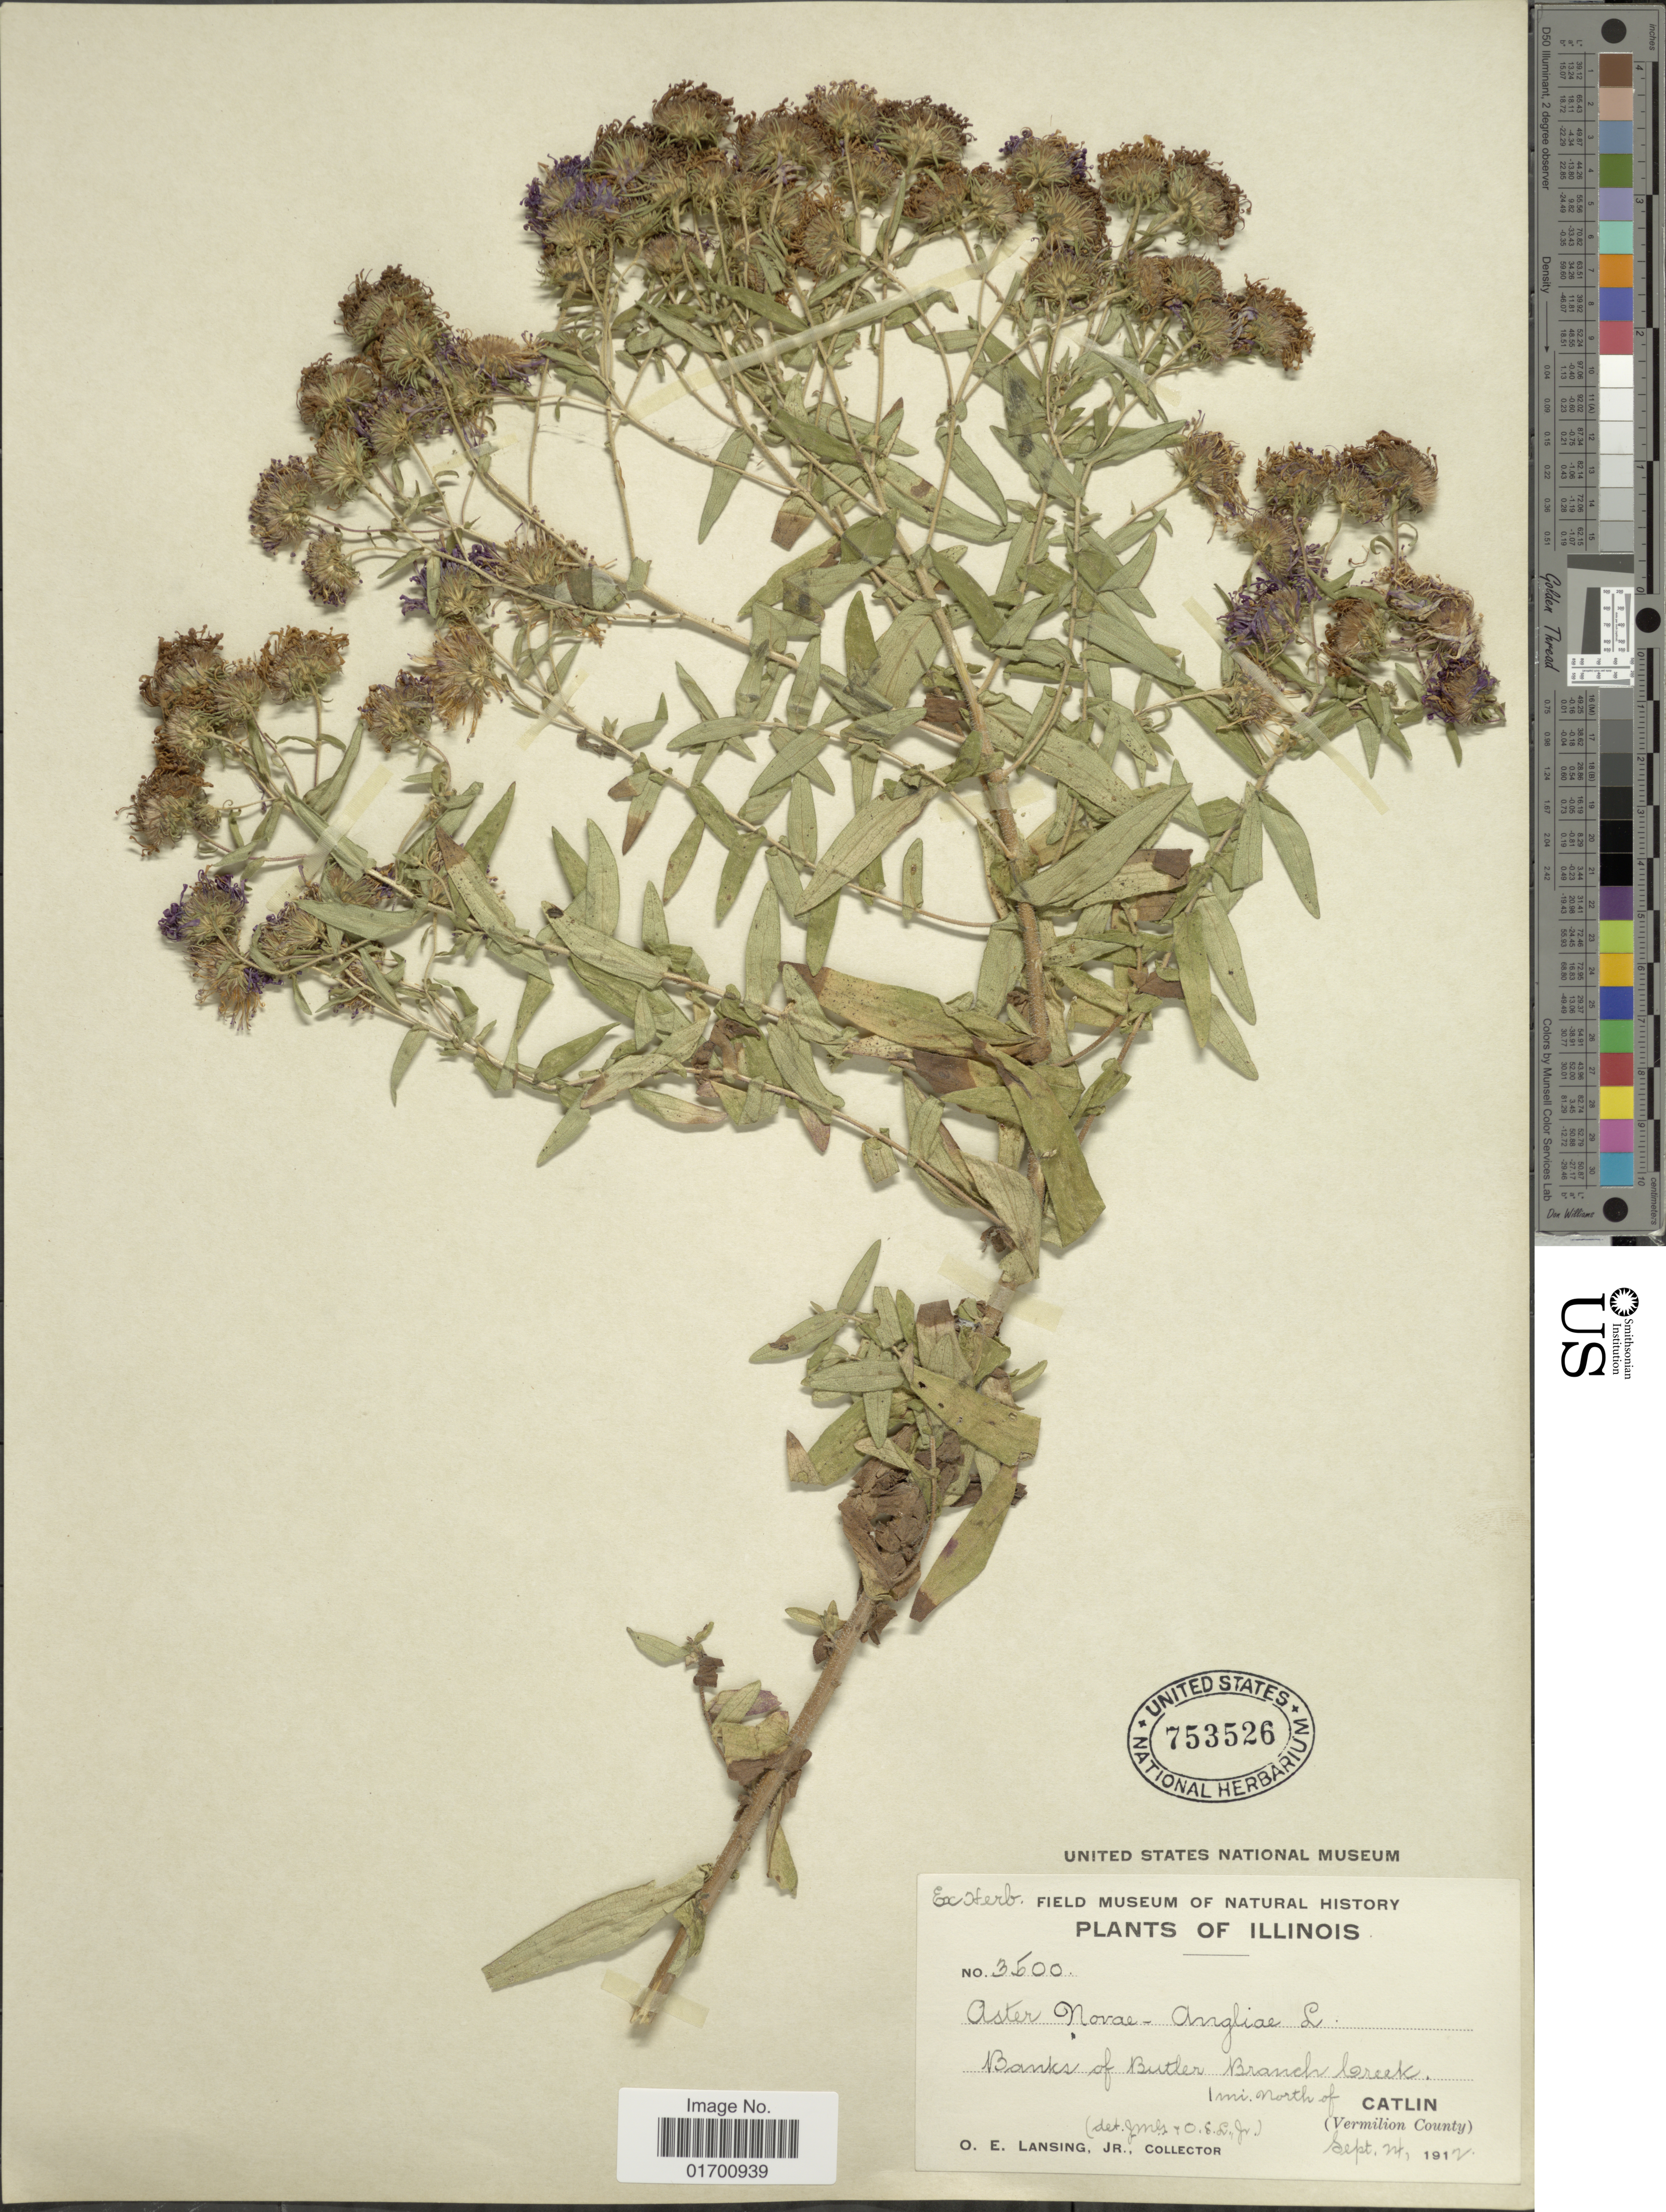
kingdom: Plantae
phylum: Tracheophyta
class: Magnoliopsida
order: Asterales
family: Asteraceae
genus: Symphyotrichum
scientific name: Symphyotrichum novae-angliae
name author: (L.) G.L. Nesom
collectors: O. E. Lansing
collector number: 3500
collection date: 1912-09-24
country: United States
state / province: Illinois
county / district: Vermilion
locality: Banks of Butler Branch Creek. 1 mi. north of Catlin (Vermilion County).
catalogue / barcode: US 753526